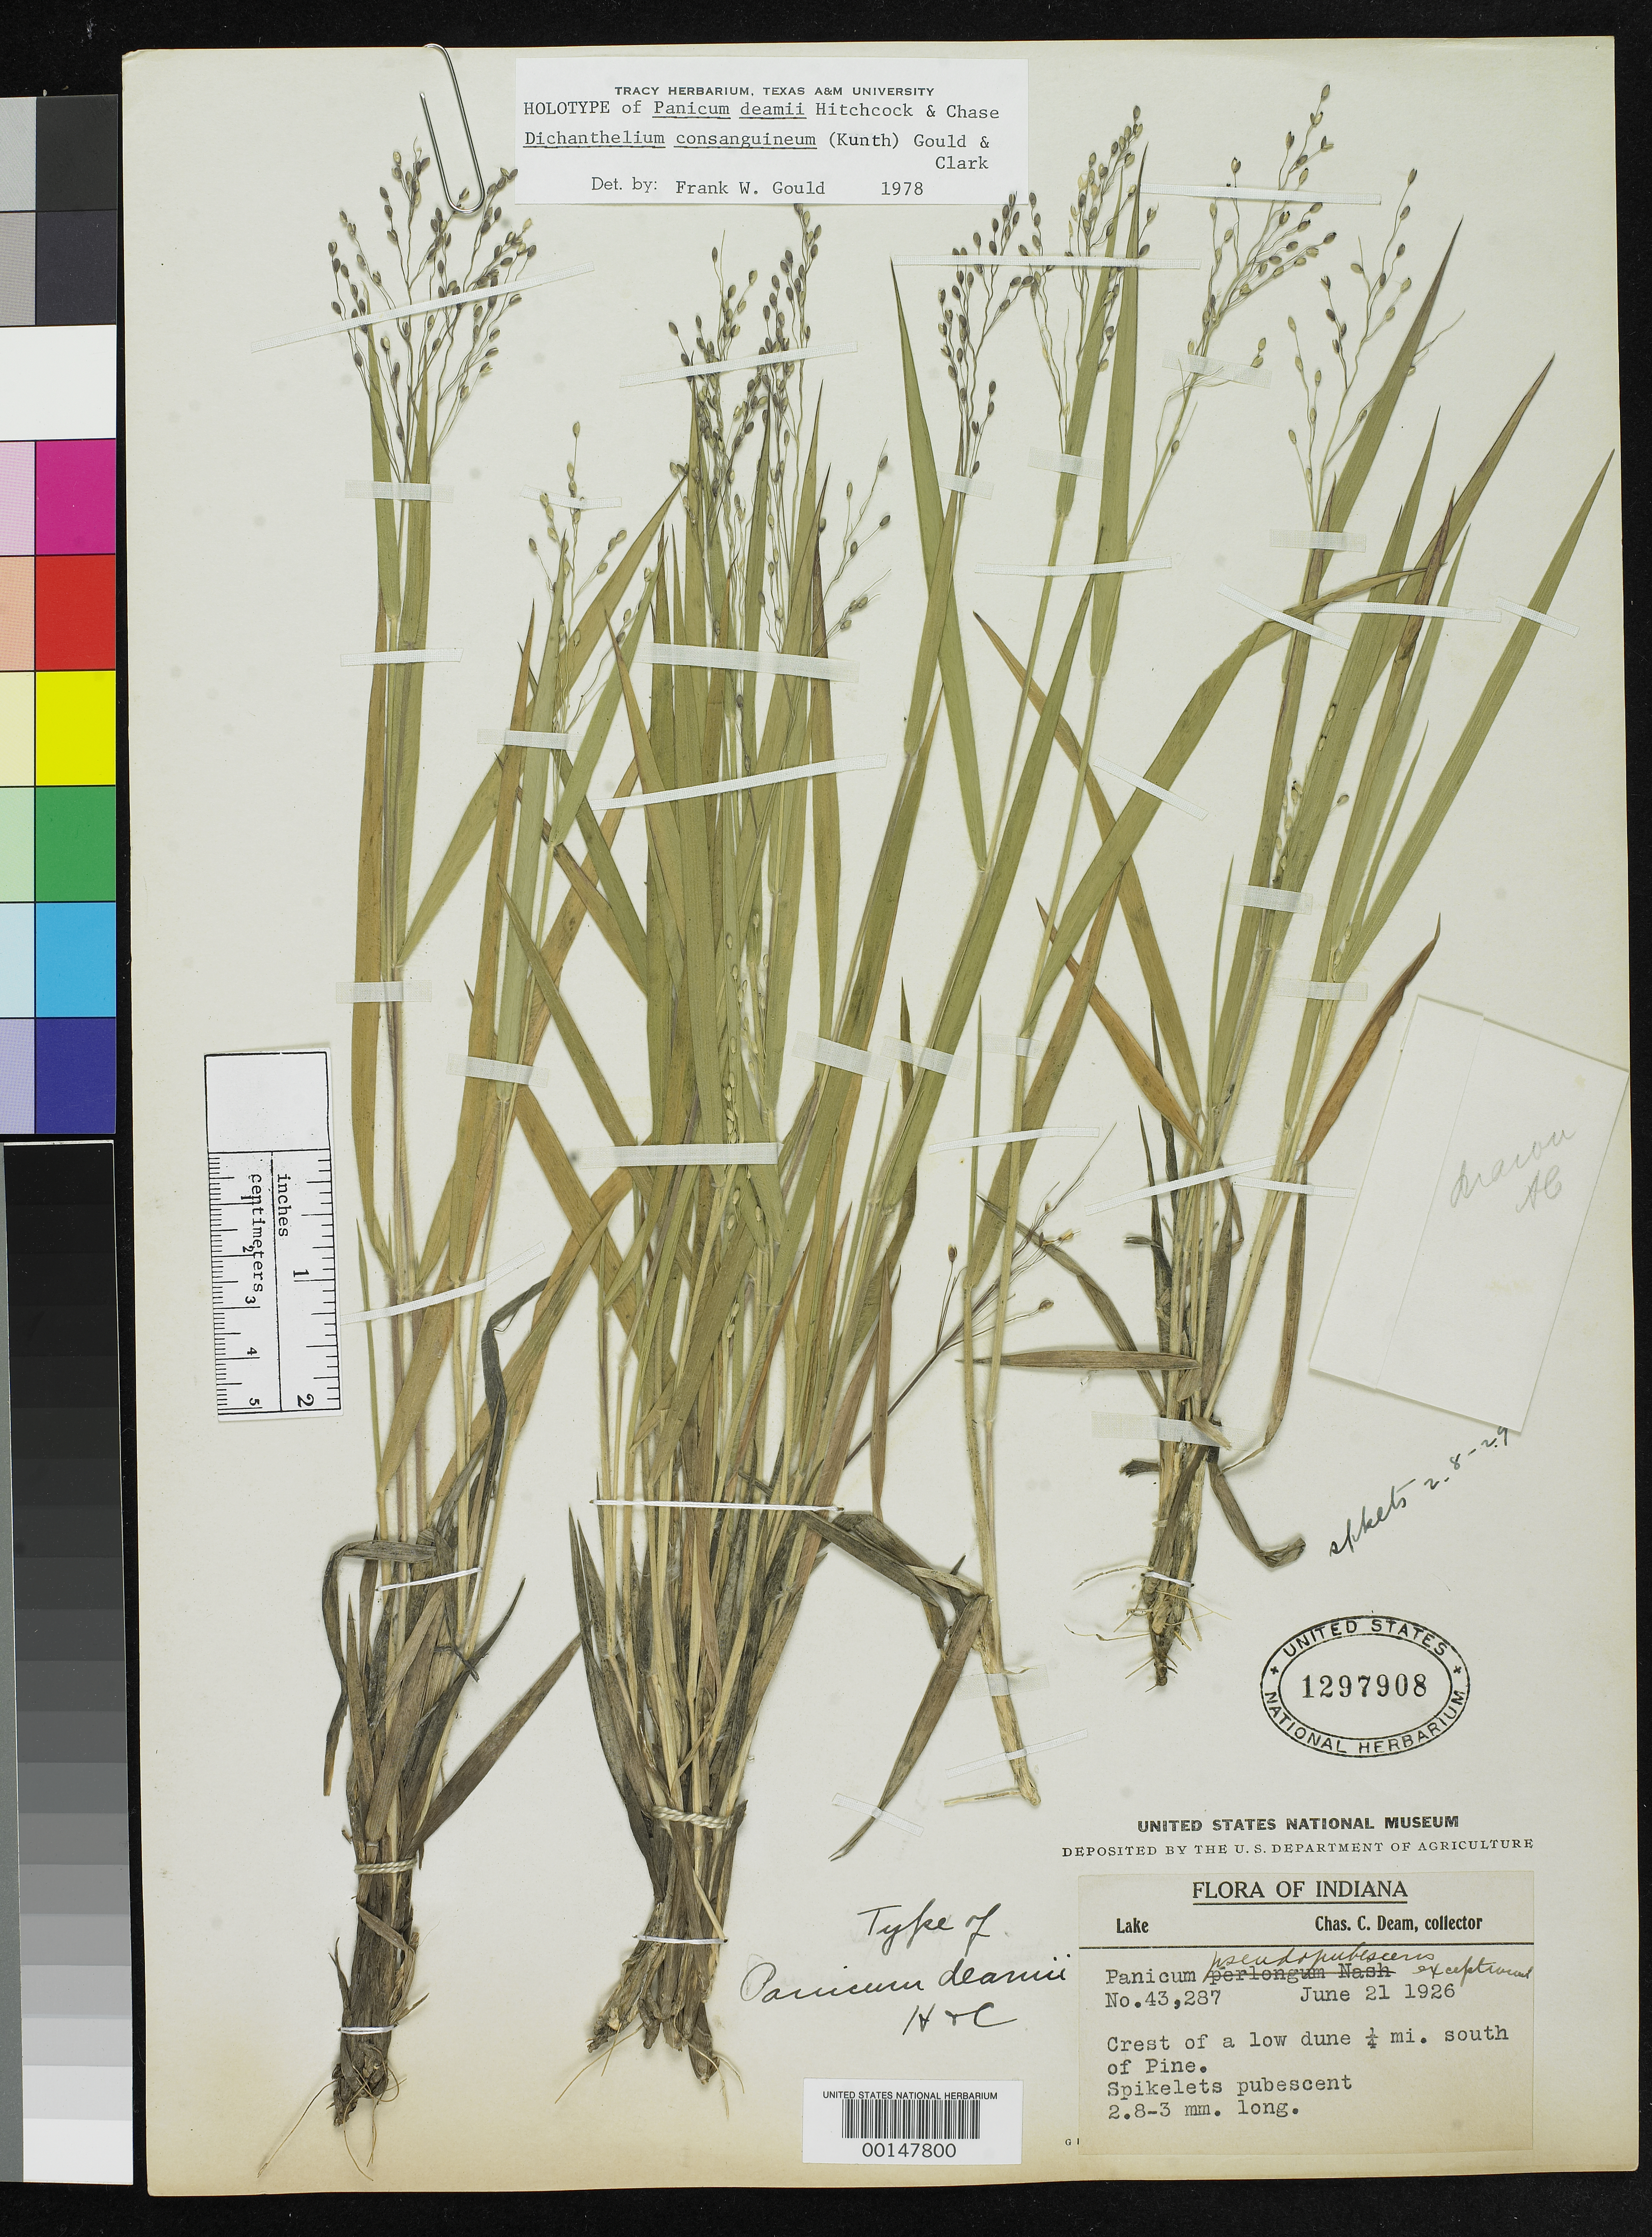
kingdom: Plantae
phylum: Tracheophyta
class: Liliopsida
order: Poales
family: Poaceae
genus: Panicum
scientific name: Panicum deamii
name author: Hitchc. & Chase in Deam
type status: Holotype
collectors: C. C. Deam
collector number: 43287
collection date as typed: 21 Jun 1926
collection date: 1926-06-21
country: United States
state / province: Indiana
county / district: Lake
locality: South of Pine.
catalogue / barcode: US 1297908